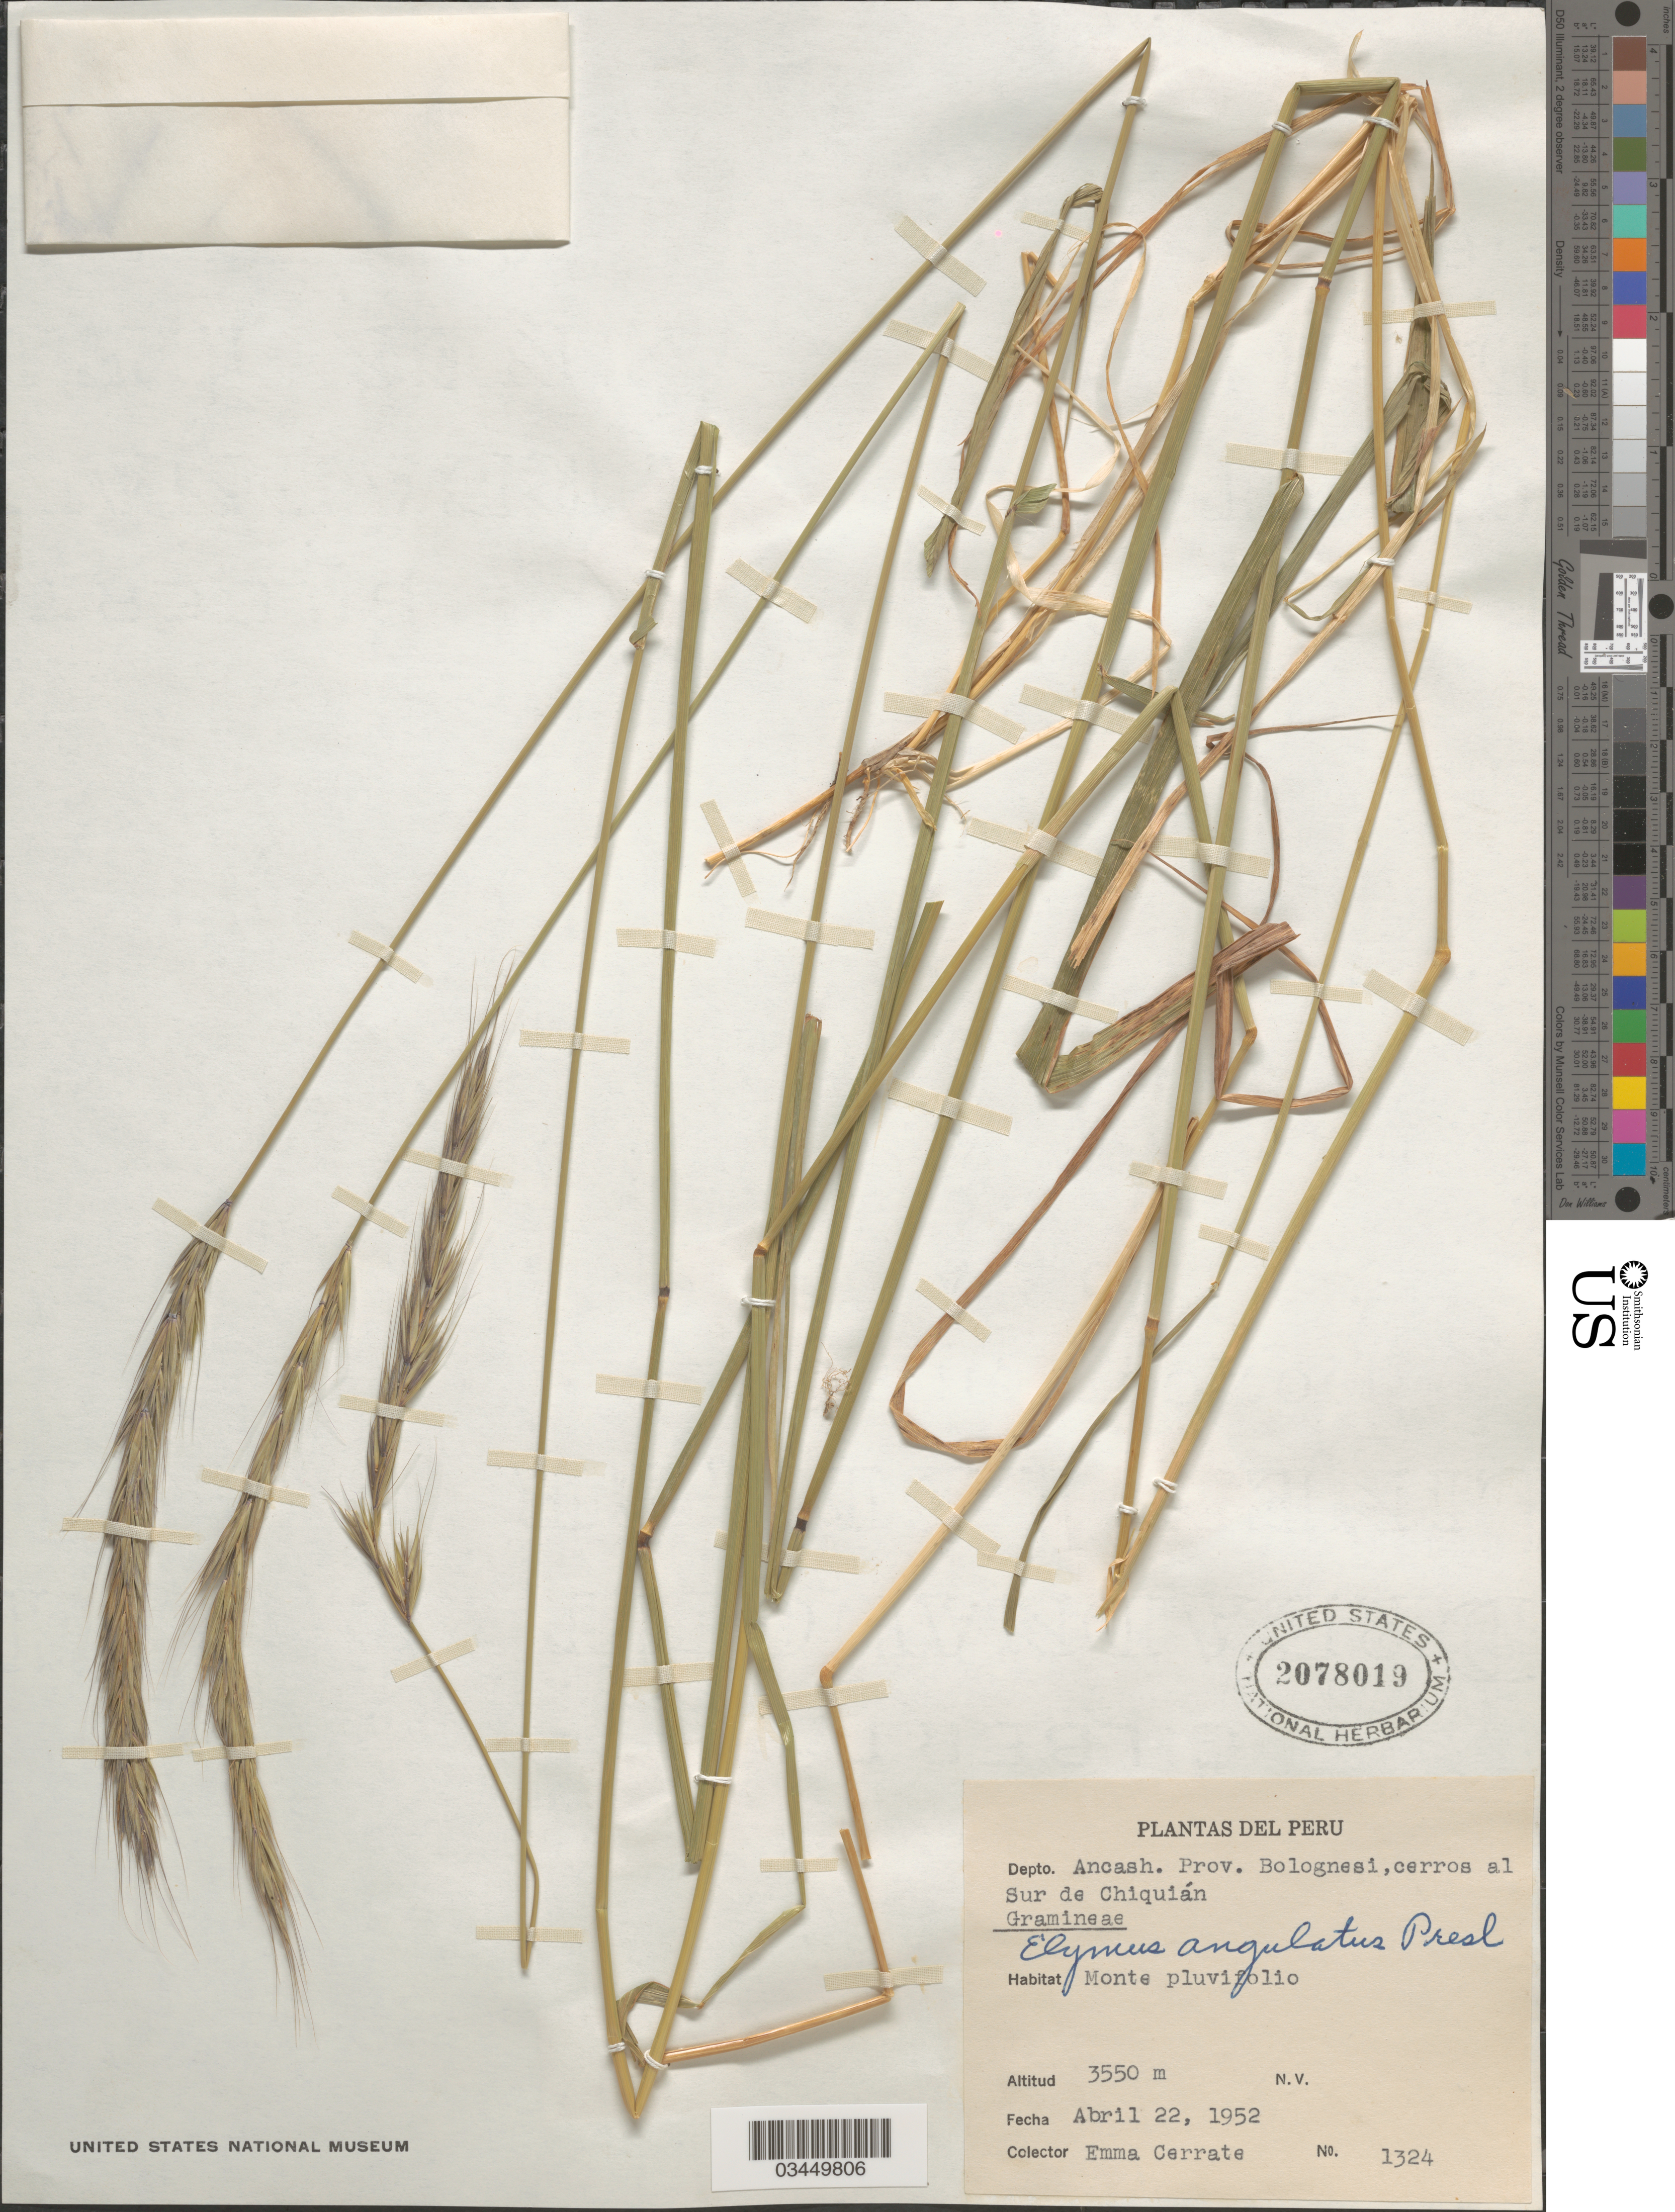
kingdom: Plantae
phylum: Tracheophyta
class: Liliopsida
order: Poales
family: Poaceae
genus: Elymus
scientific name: Elymus angulatus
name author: J. Presl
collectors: E. Cerrate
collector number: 1324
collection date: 1952-04-22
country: Peru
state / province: Ancash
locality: Depto. Ancash. Prov. Bolognesi,cerros al Sur de Chiquián.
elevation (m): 3550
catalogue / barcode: US 2078019